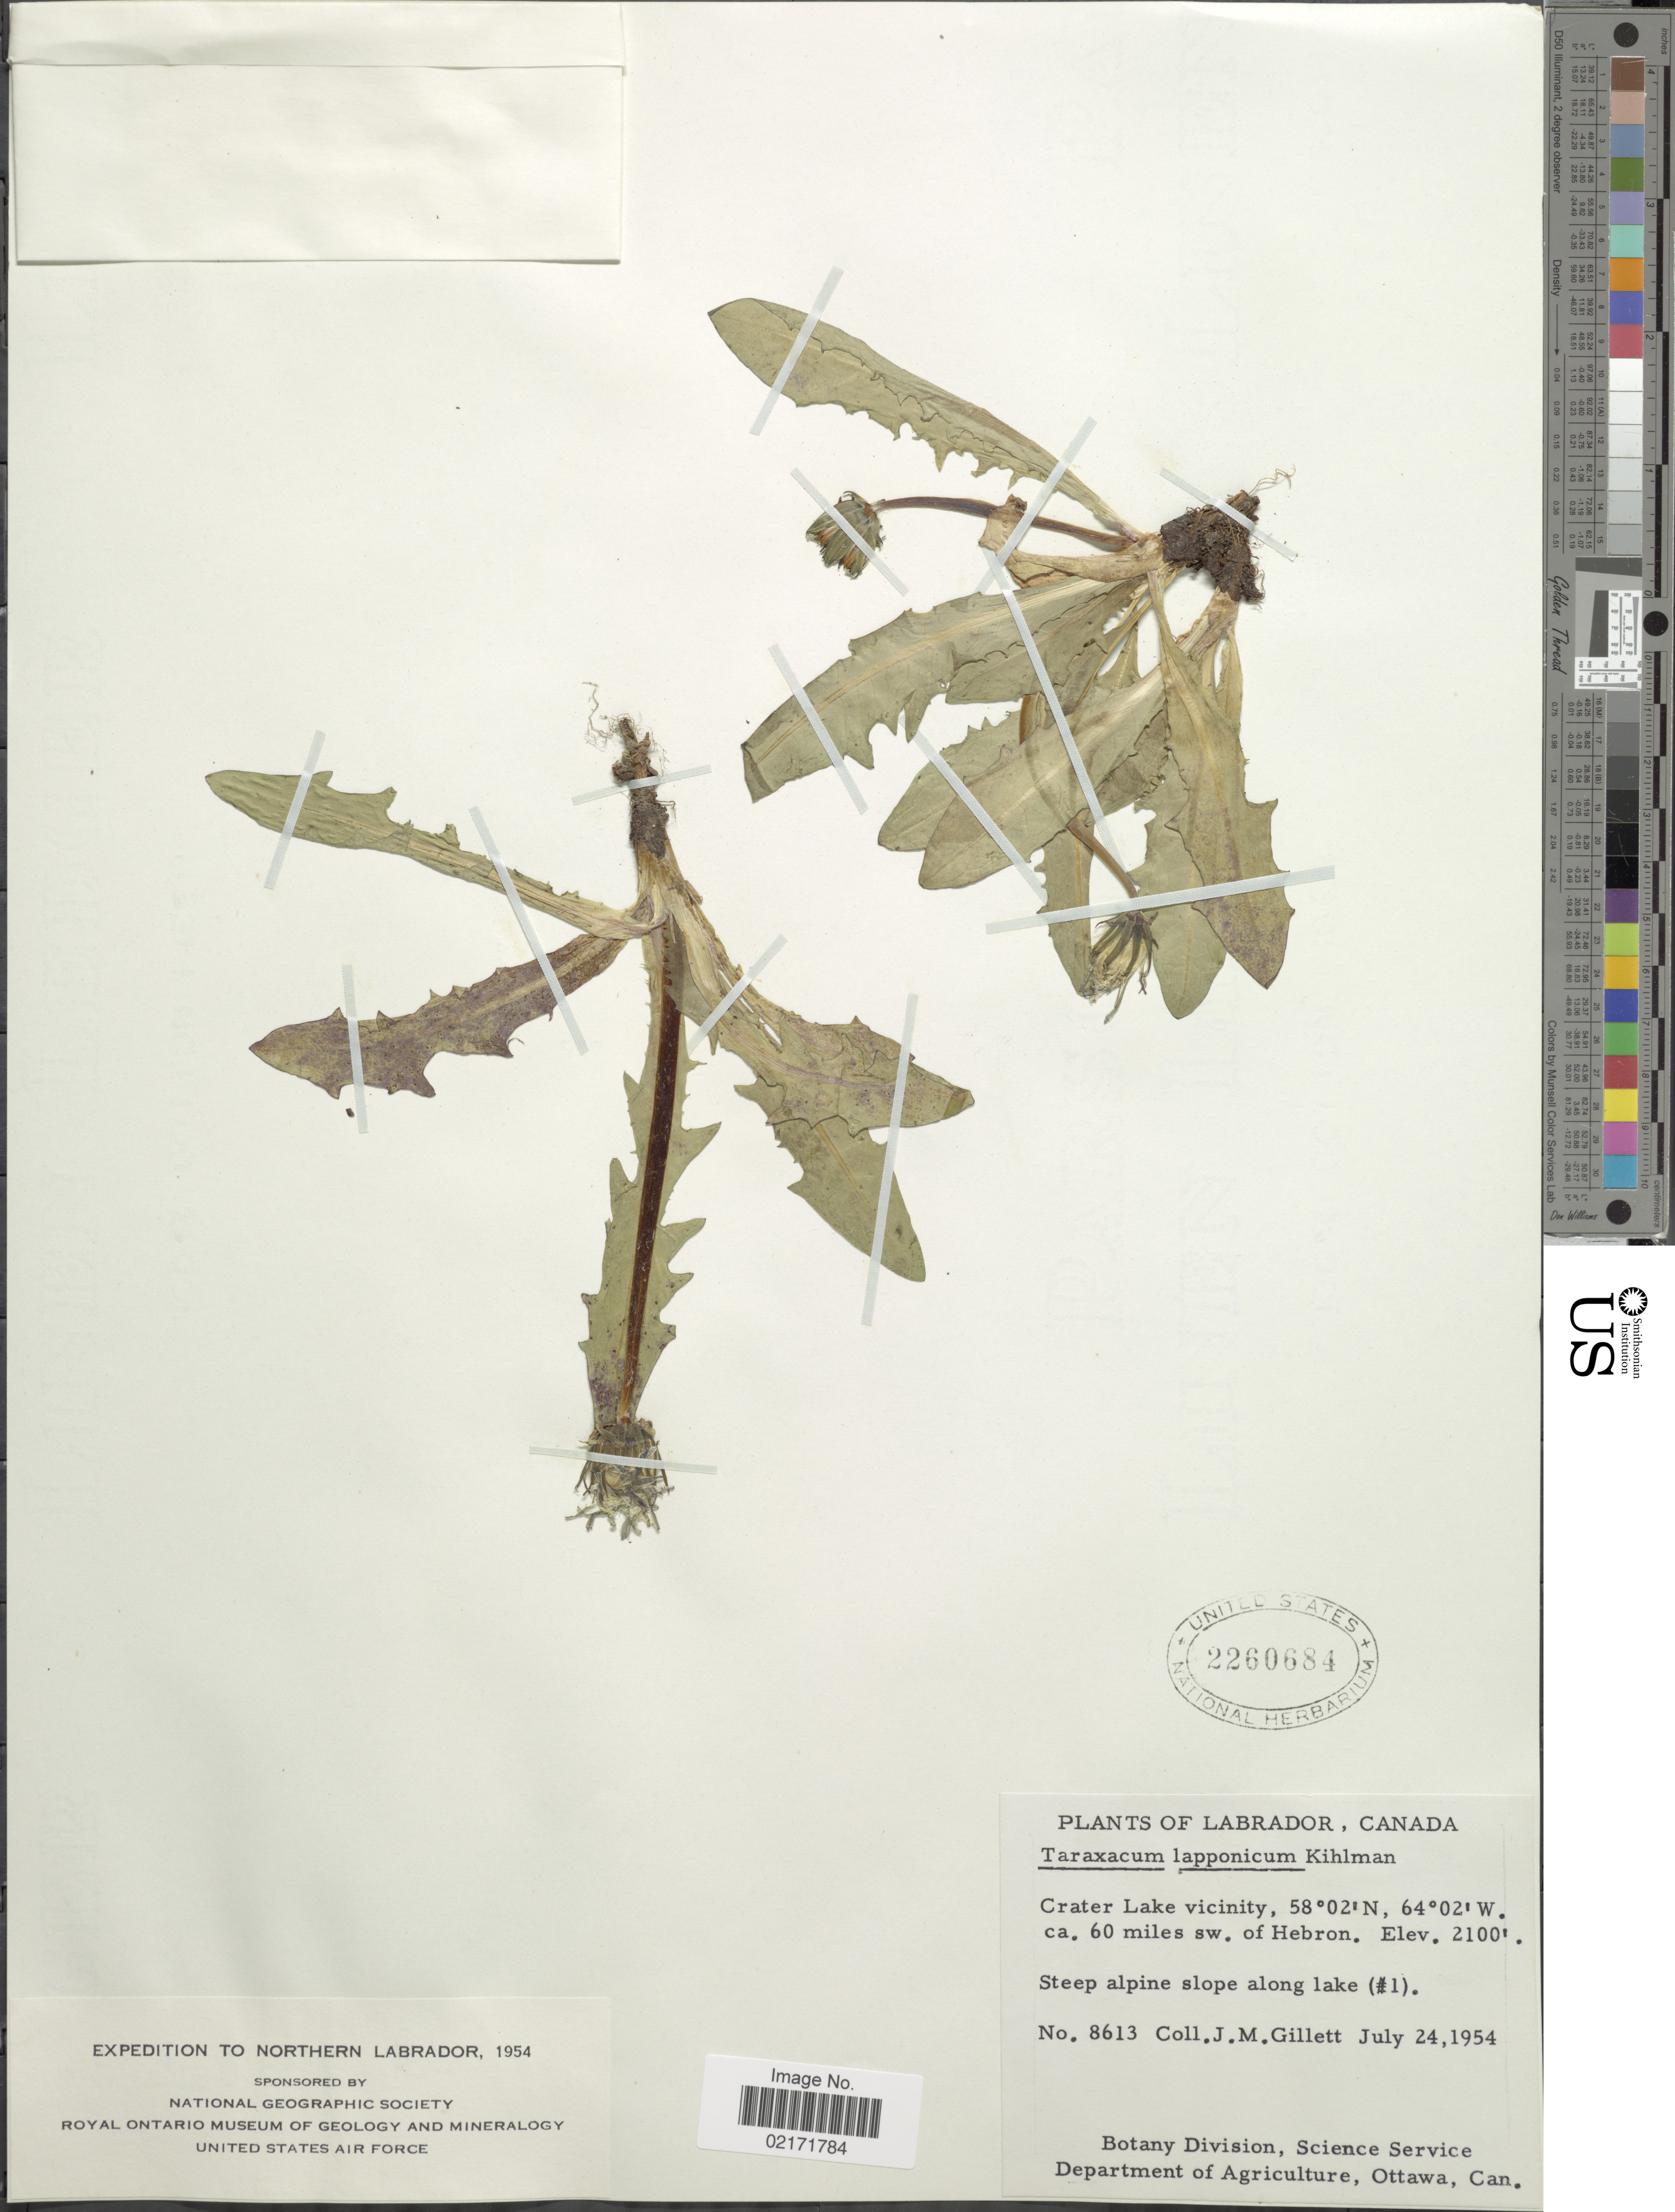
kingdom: Plantae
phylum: Tracheophyta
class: Magnoliopsida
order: Asterales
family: Asteraceae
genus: Taraxacum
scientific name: Taraxacum croceum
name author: Dahlst.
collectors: J. M. Gillett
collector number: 8613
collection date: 1954-07-24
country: Canada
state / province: Newfoundland and Labrador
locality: Labrador, Canada. Crater Lake vicinity, ca. 60 miles sw. of Hebron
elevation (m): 640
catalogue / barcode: US 2260684